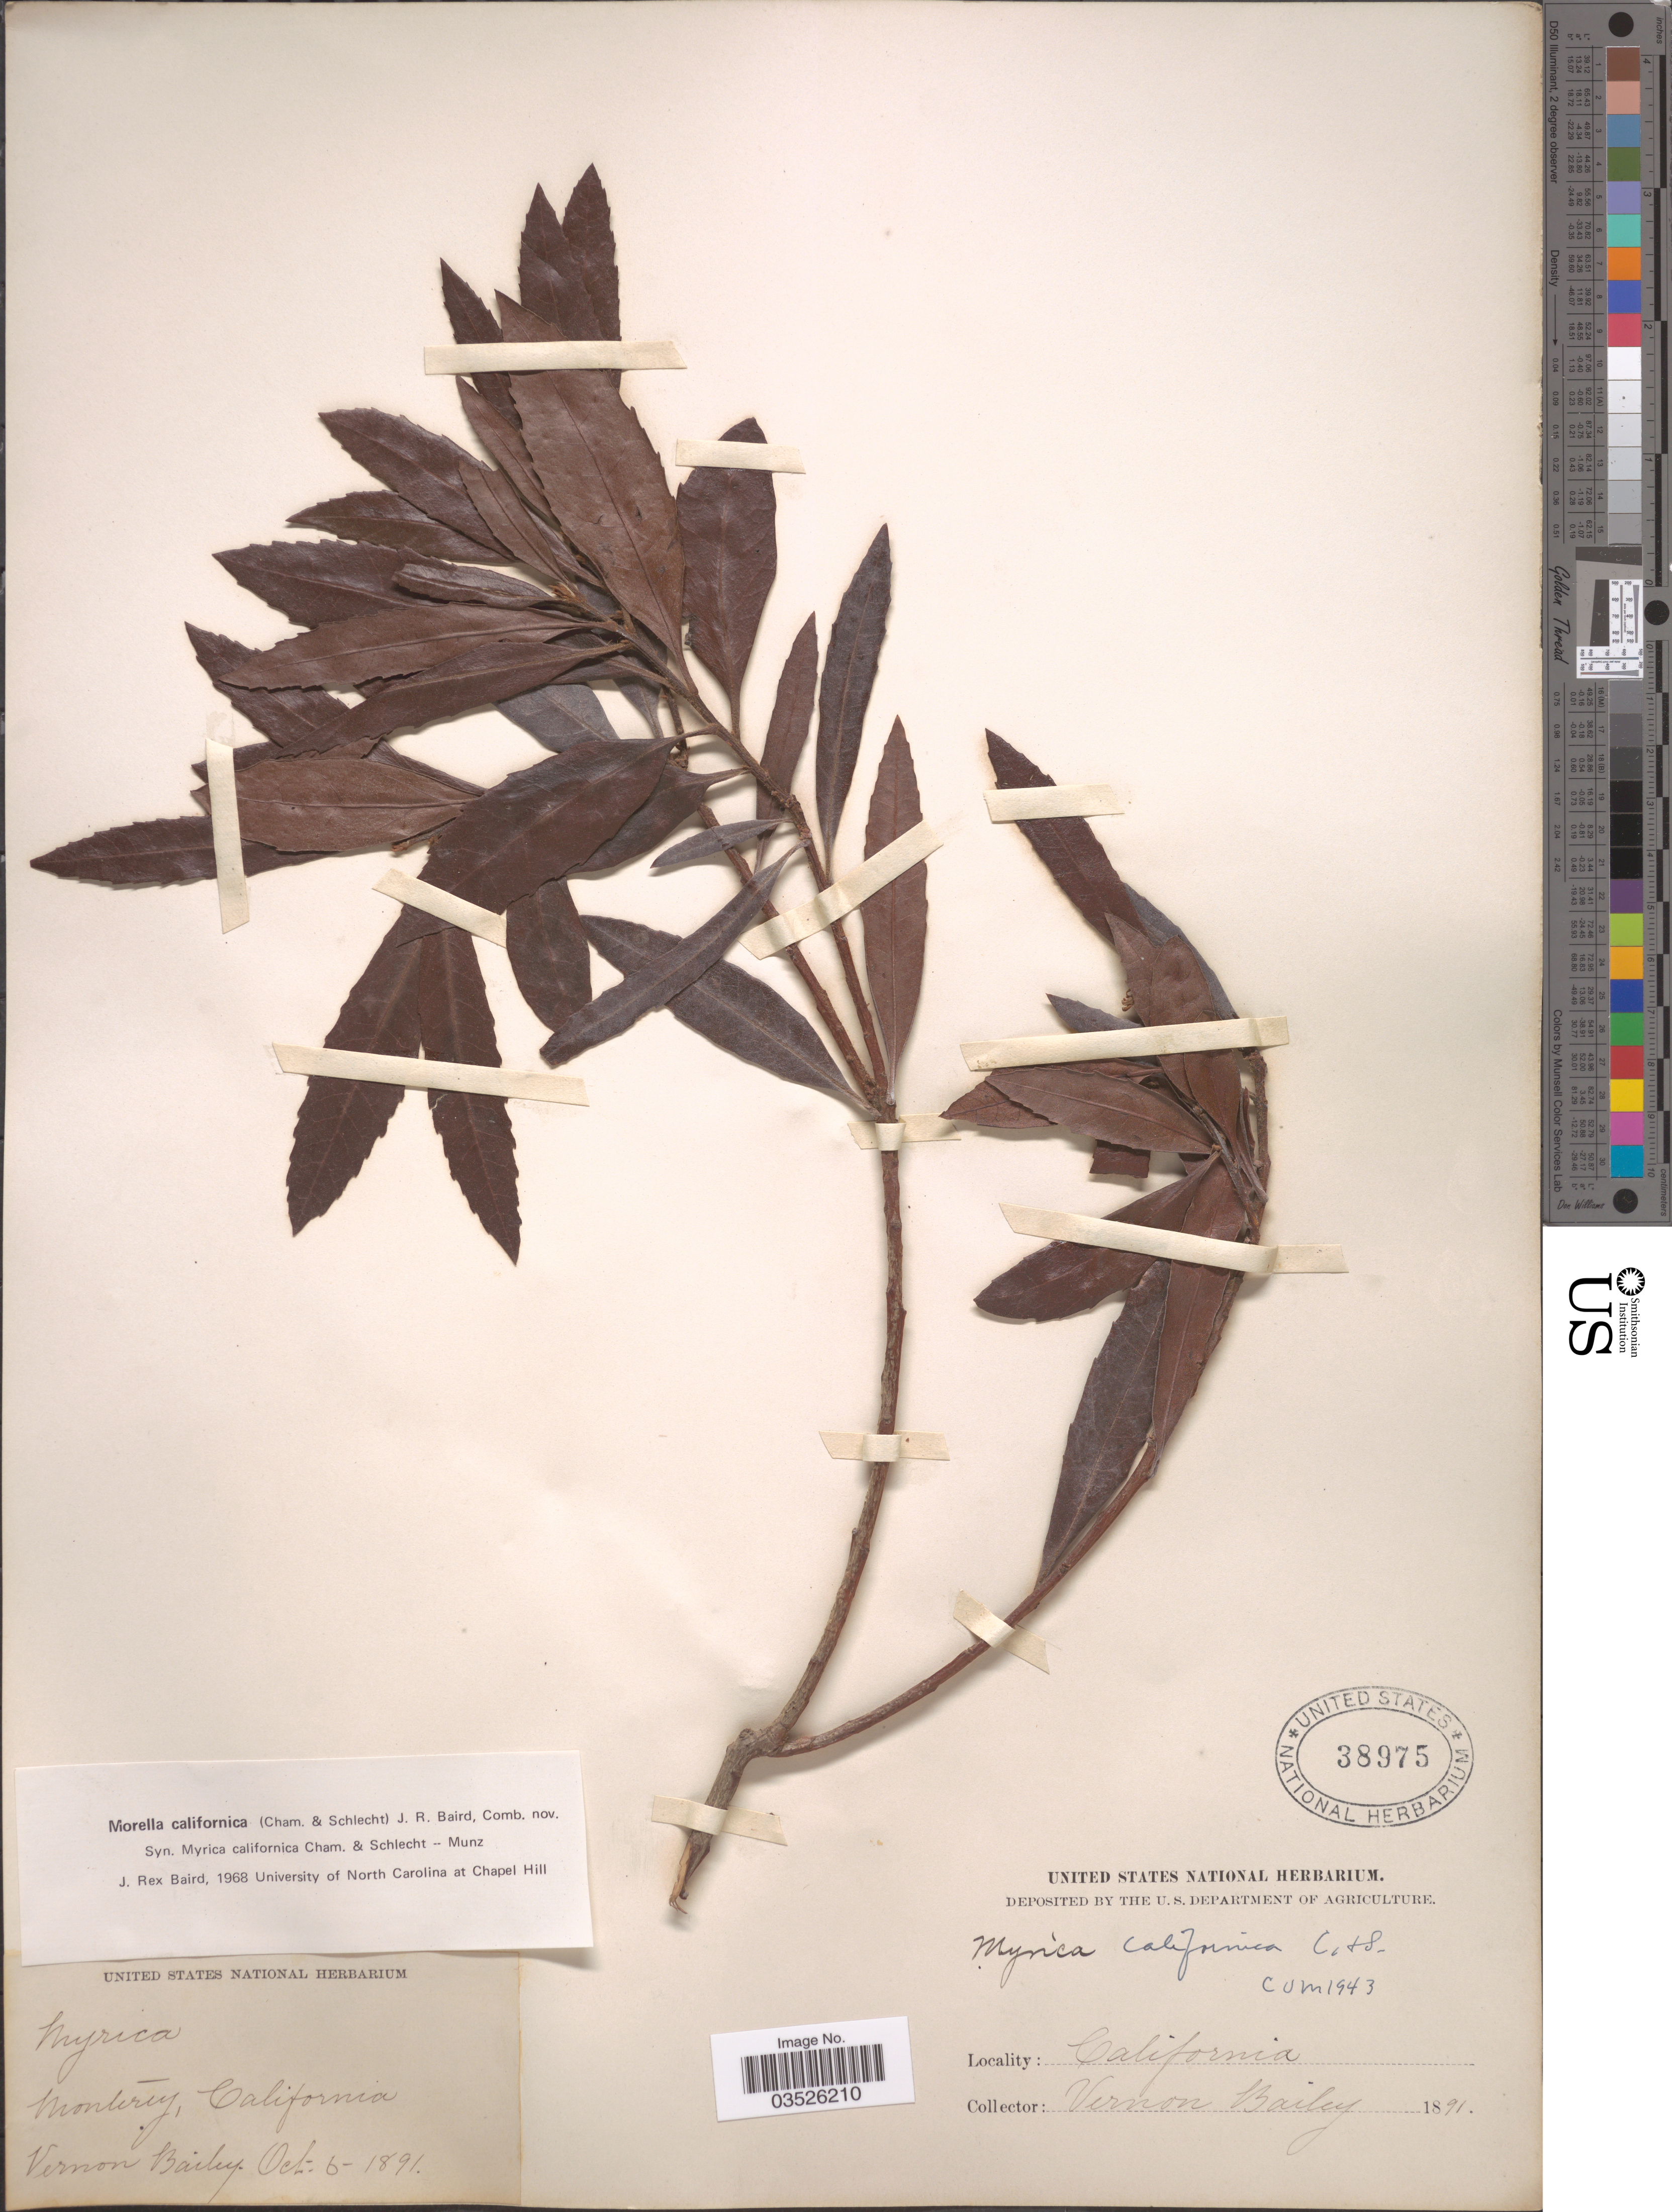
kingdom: Plantae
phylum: Tracheophyta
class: Magnoliopsida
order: Fagales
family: Myricaceae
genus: Morella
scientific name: Morella californica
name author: (Cham.) Wilbur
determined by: Strong, Mark T., (BOT), Smithsonian Institution - National Museum of Natural History (UNITED STATES)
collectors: V. O. Bailey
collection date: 1891-01-05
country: United States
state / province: California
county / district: Monterey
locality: Monterey.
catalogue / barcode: US 38975